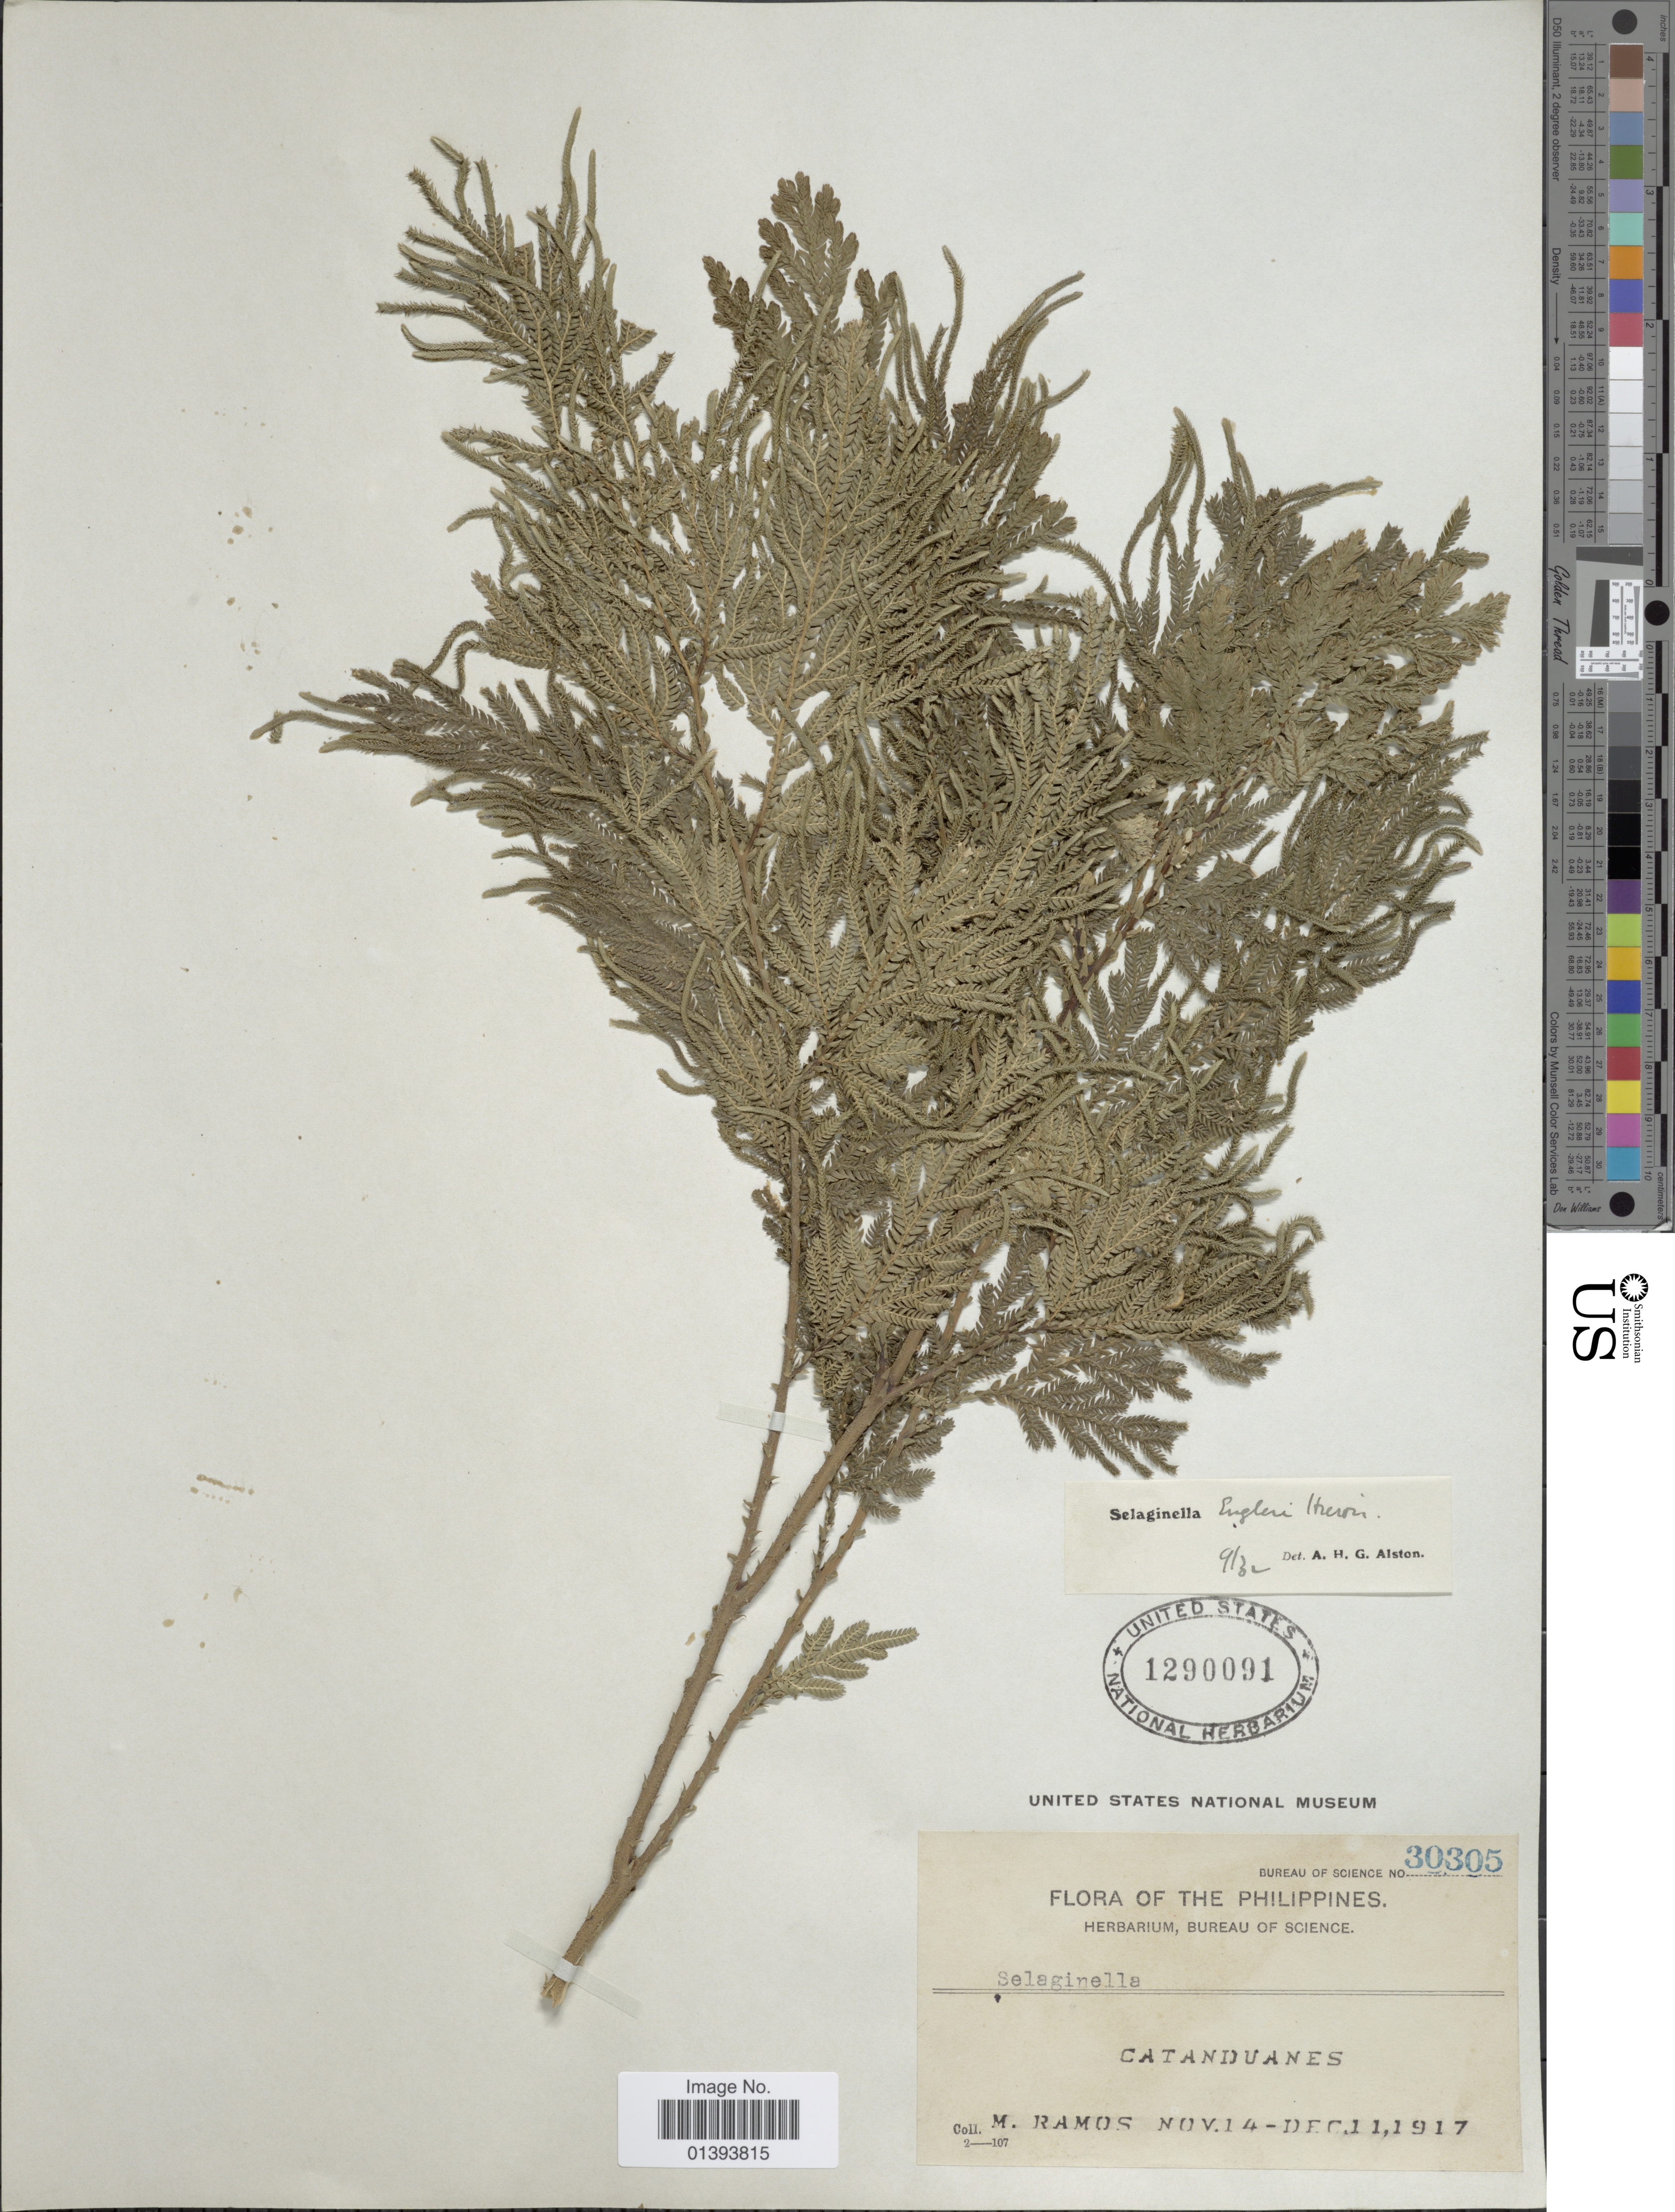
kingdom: Plantae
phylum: Tracheophyta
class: Lycopodiopsida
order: Selaginellales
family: Selaginellaceae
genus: Selaginella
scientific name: Selaginella engleri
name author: Hieron.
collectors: M. Ramos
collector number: Bureau of Science 30305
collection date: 1917-11-14/1917-12-11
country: Philippines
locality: Catanduanes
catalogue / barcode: US 1290091